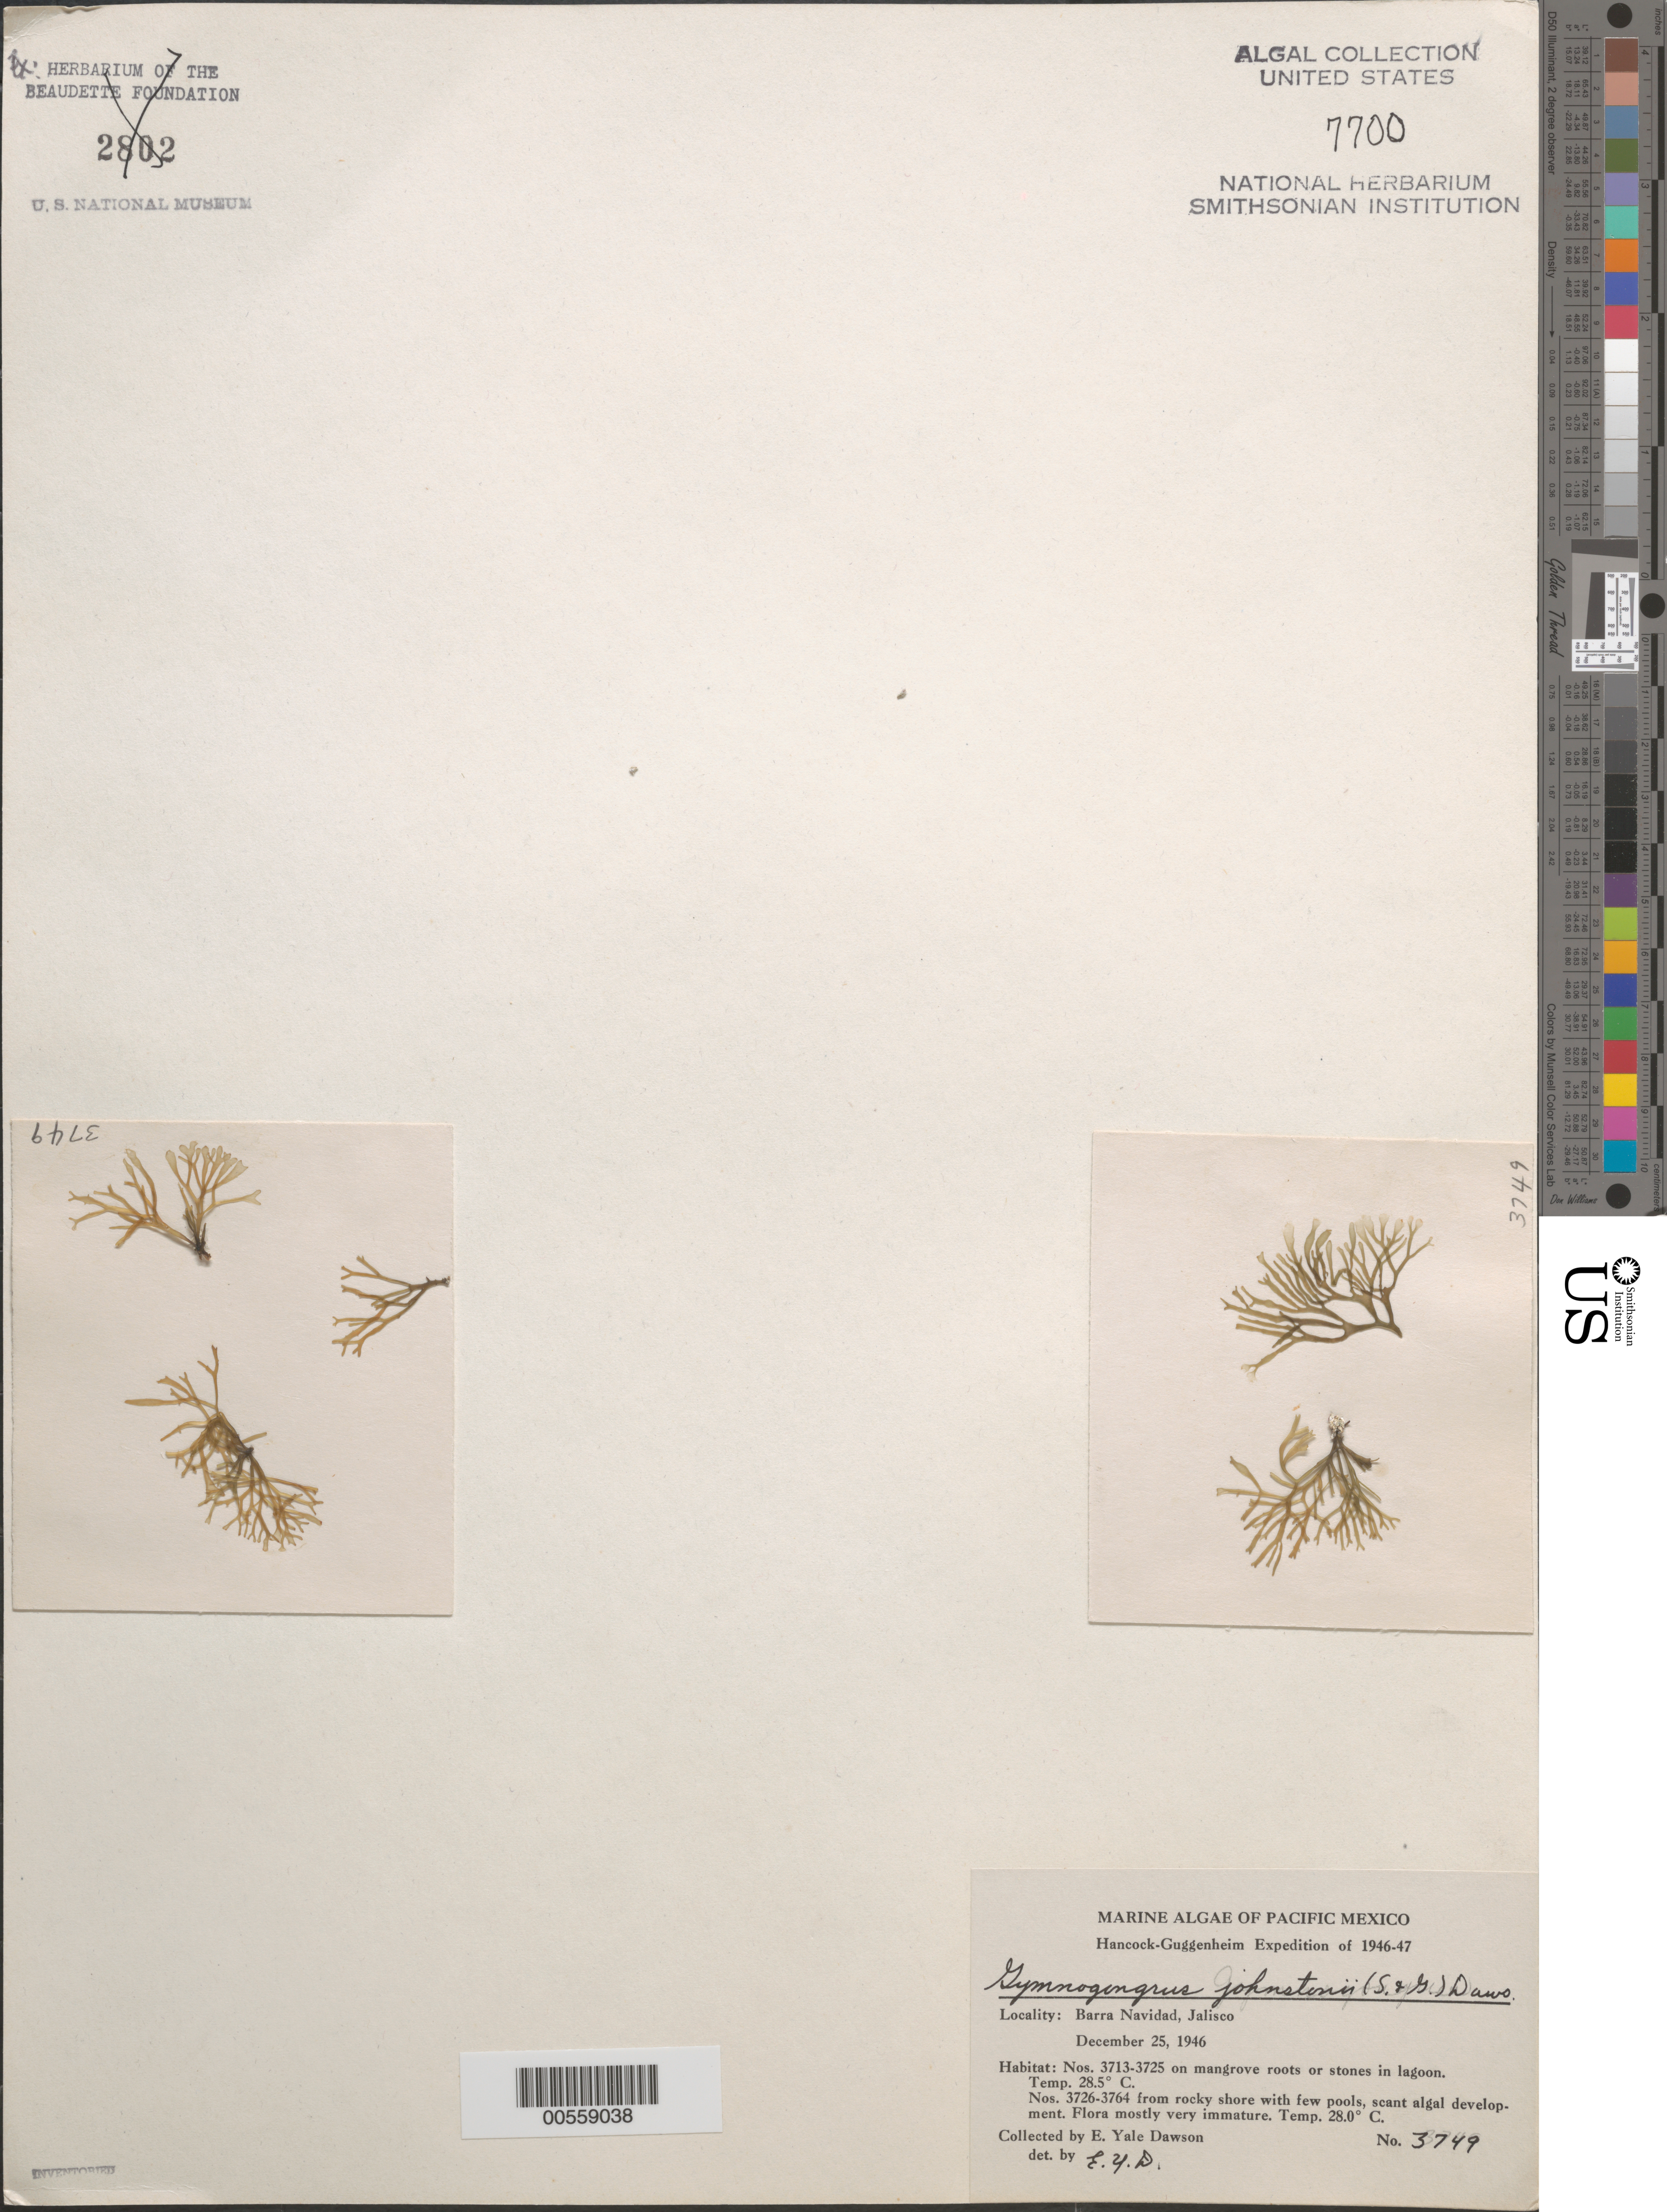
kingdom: Plantae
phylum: Rhodophyta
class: Florideophyceae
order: Gigartinales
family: Phyllophoraceae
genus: Gymnogongrus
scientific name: Gymnogongrus johnstonii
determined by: Dawson, E. Y.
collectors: E. Y. Dawson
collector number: EYD 3749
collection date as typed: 25 Dec 1946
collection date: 1946-12-25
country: Mexico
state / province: Jalisco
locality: Barra Navidad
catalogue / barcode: US 7700